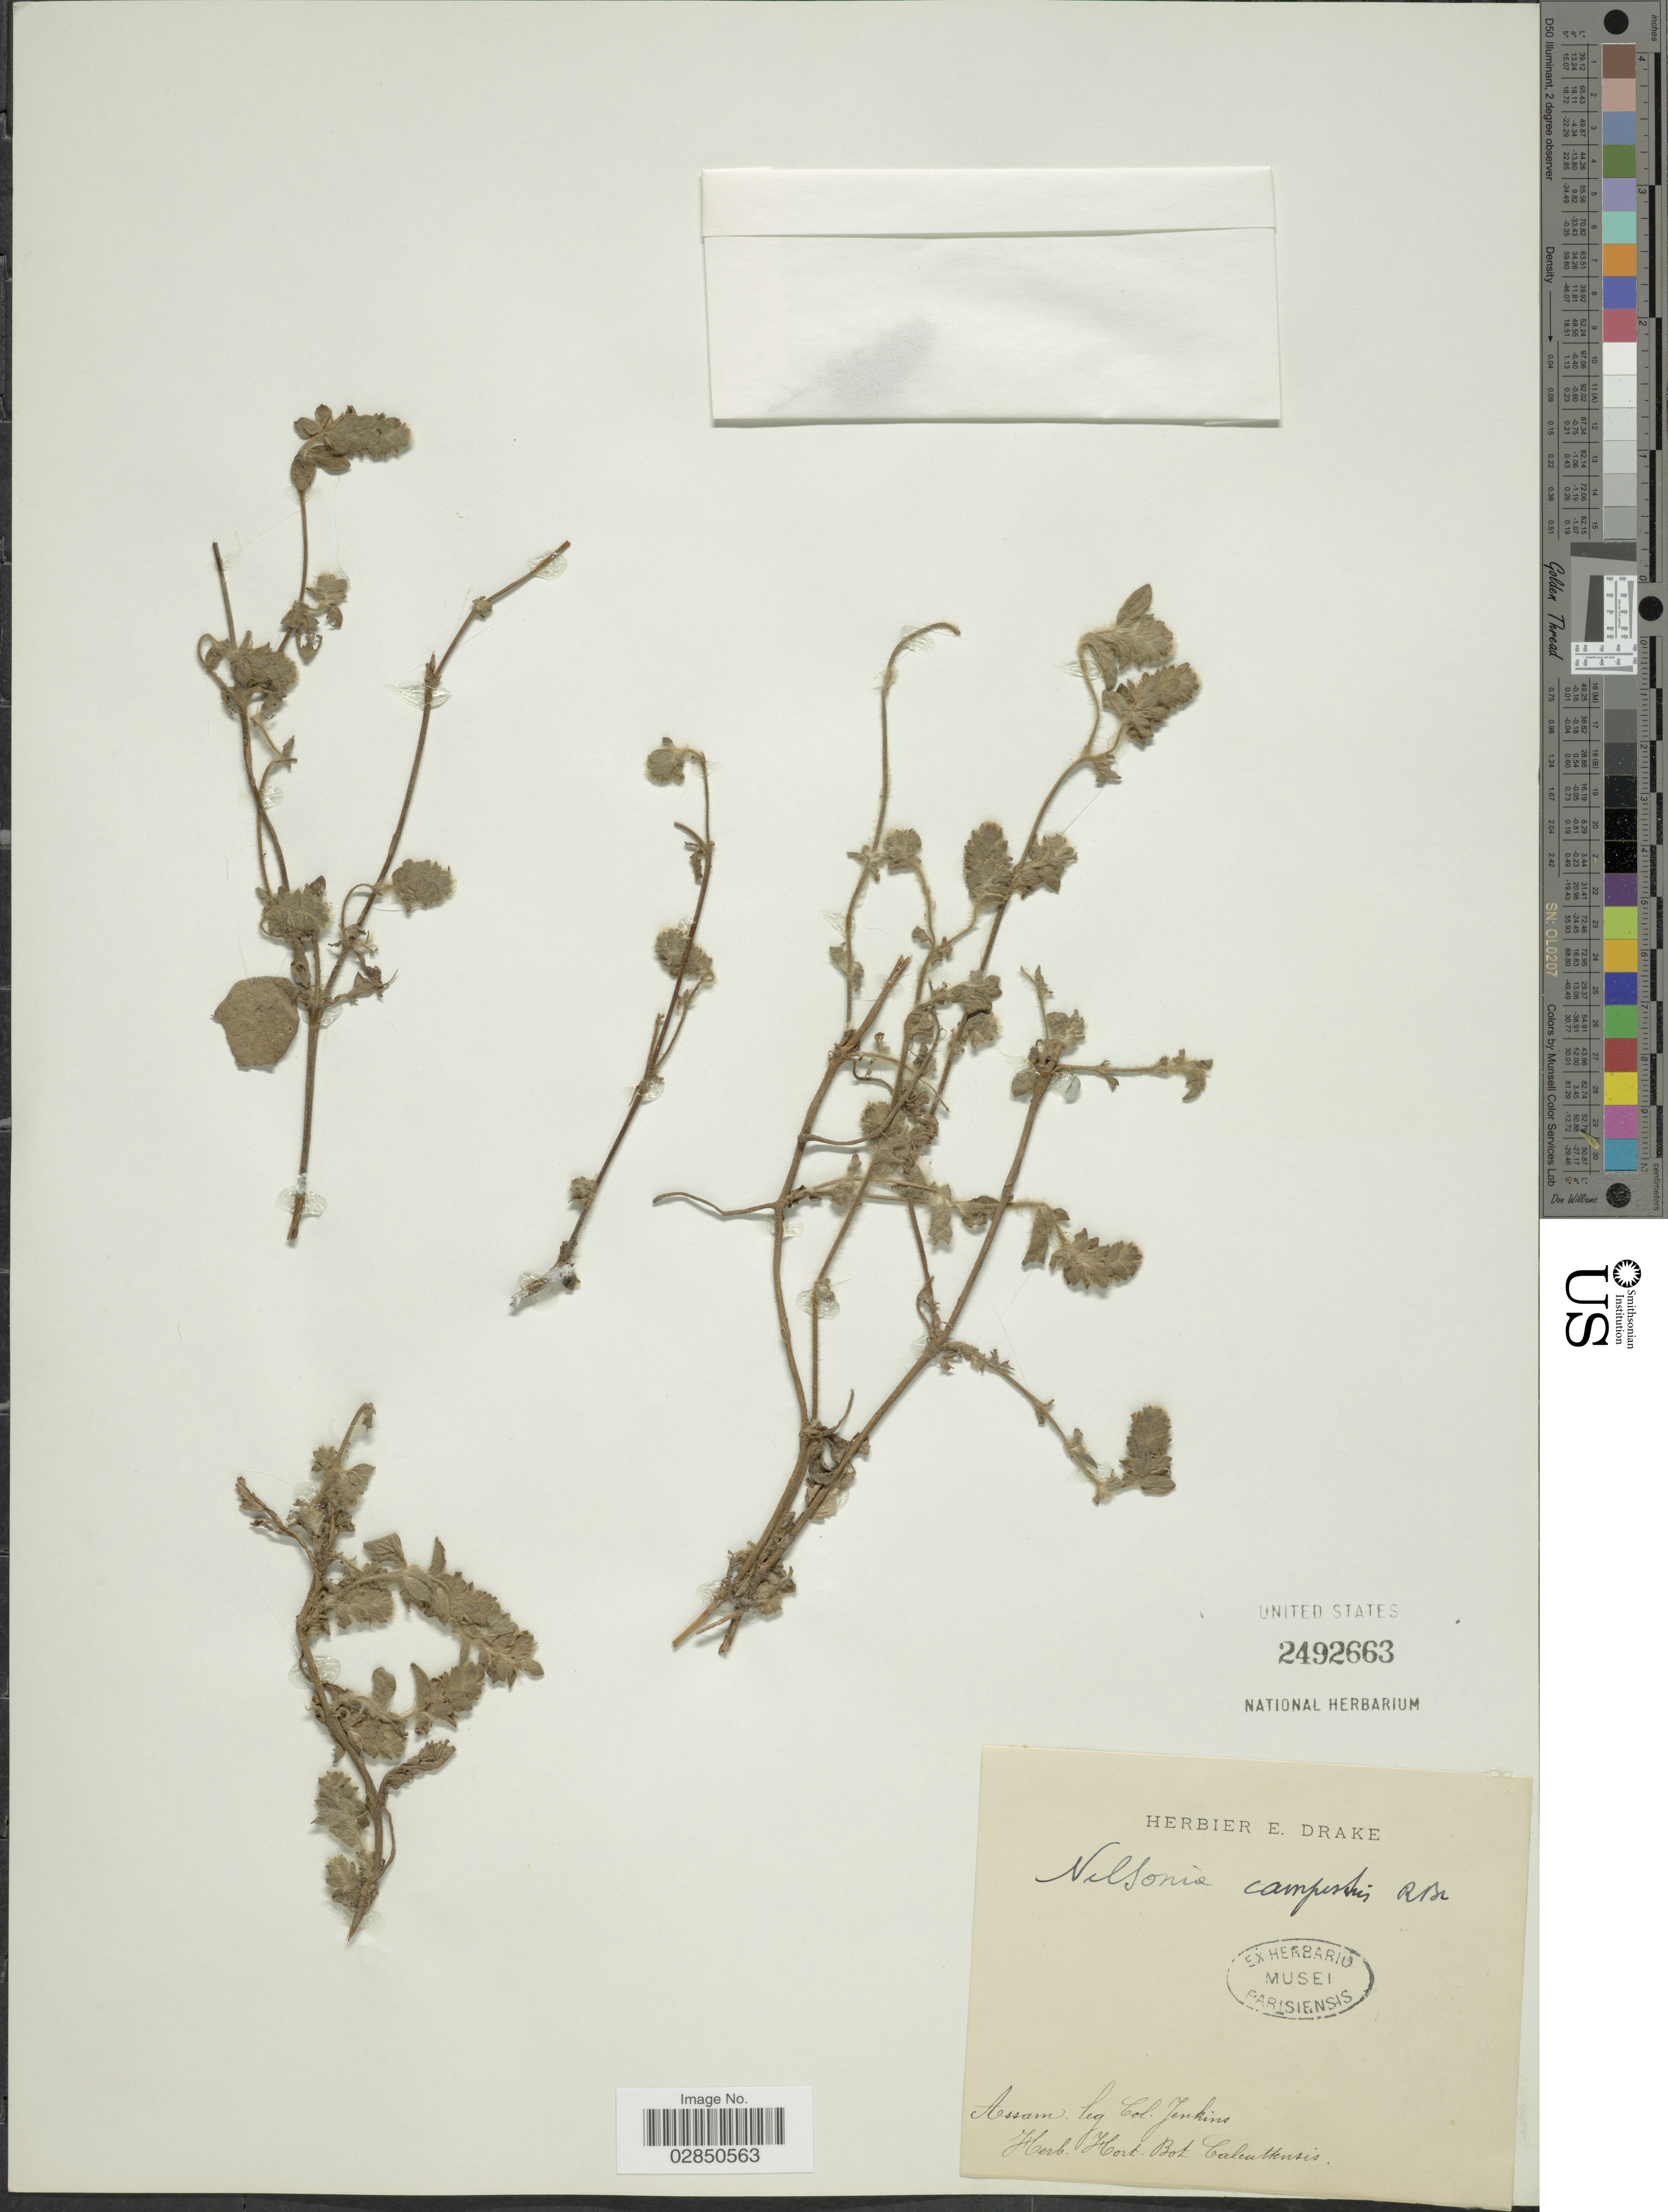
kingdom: Plantae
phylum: Tracheophyta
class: Magnoliopsida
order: Lamiales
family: Acanthaceae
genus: Nelsonia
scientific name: Nelsonia brunelloides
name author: (Lam.) Kuntze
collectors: -. Jenkins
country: India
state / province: Assam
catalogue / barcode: US 2492663